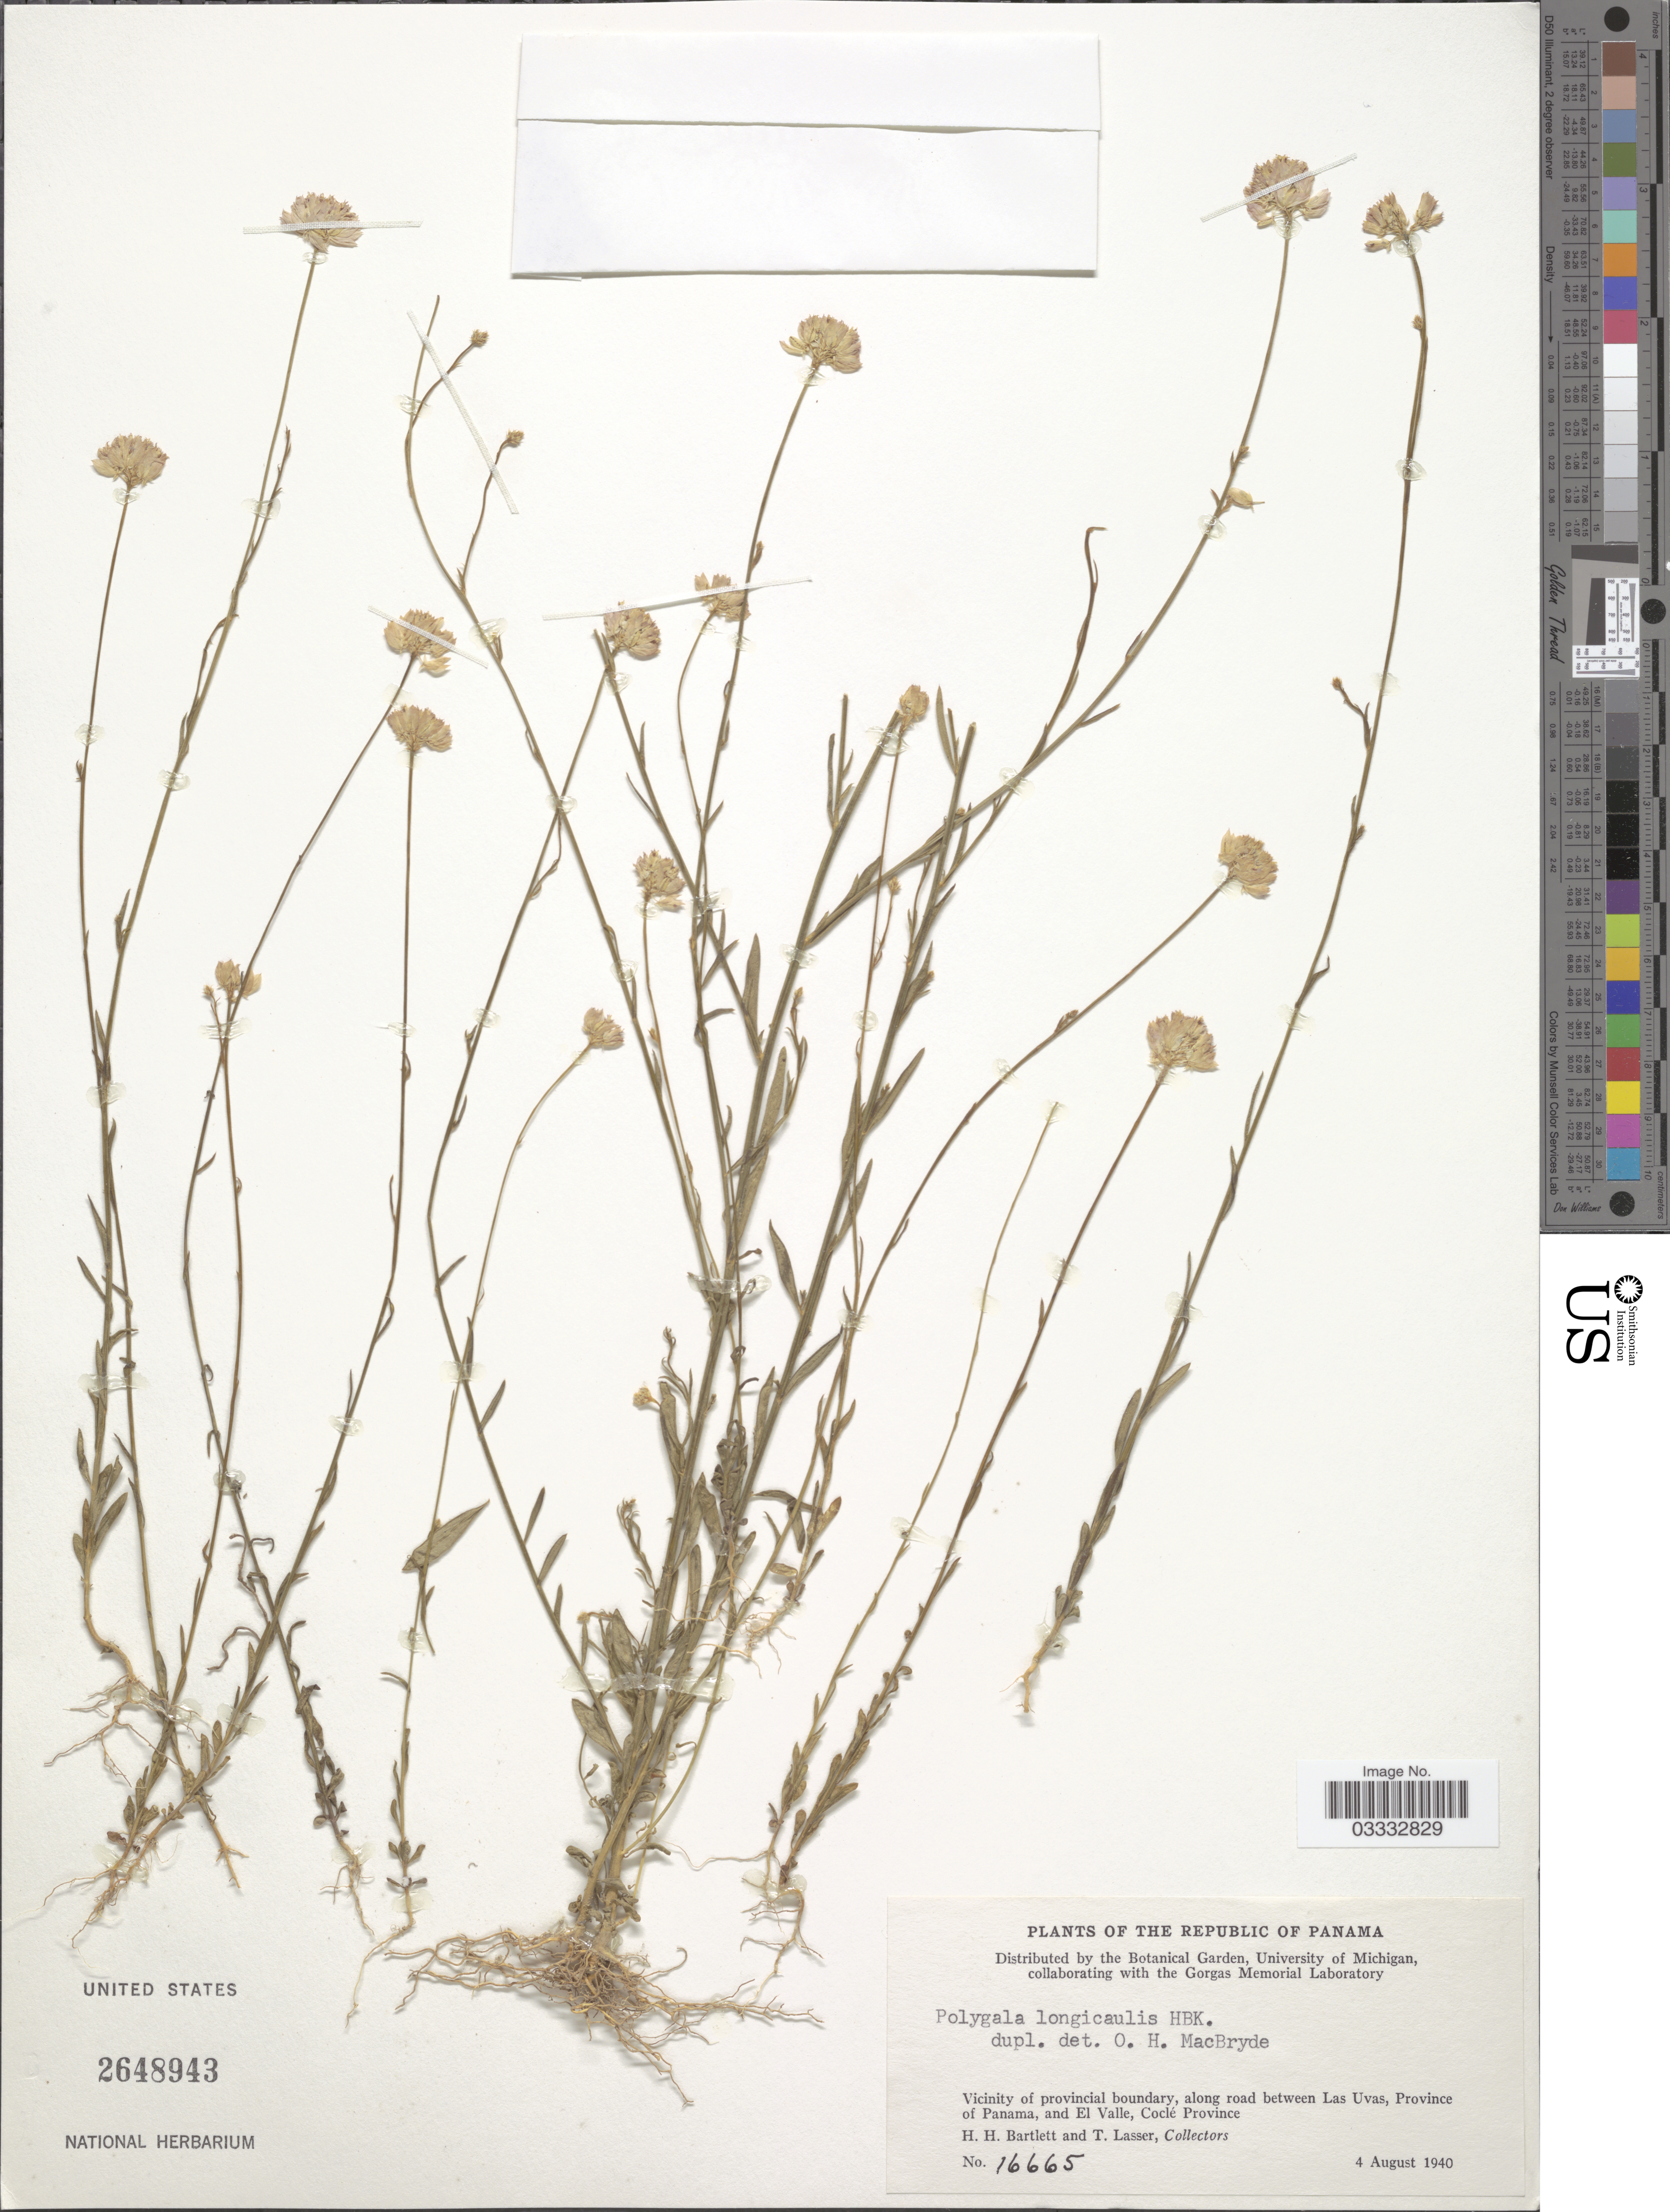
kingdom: Plantae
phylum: Tracheophyta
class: Magnoliopsida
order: Fabales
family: Polygalaceae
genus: Polygala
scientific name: Polygala longicaulis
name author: Kunth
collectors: H. H. Bartlett & T. Lasser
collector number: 16665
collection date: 1940-08-04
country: Panama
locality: Vicinity of provincial boundary, along road between Las Uvas, Province of Panama, and El Valle, Coclé Province.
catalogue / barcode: US 2648943